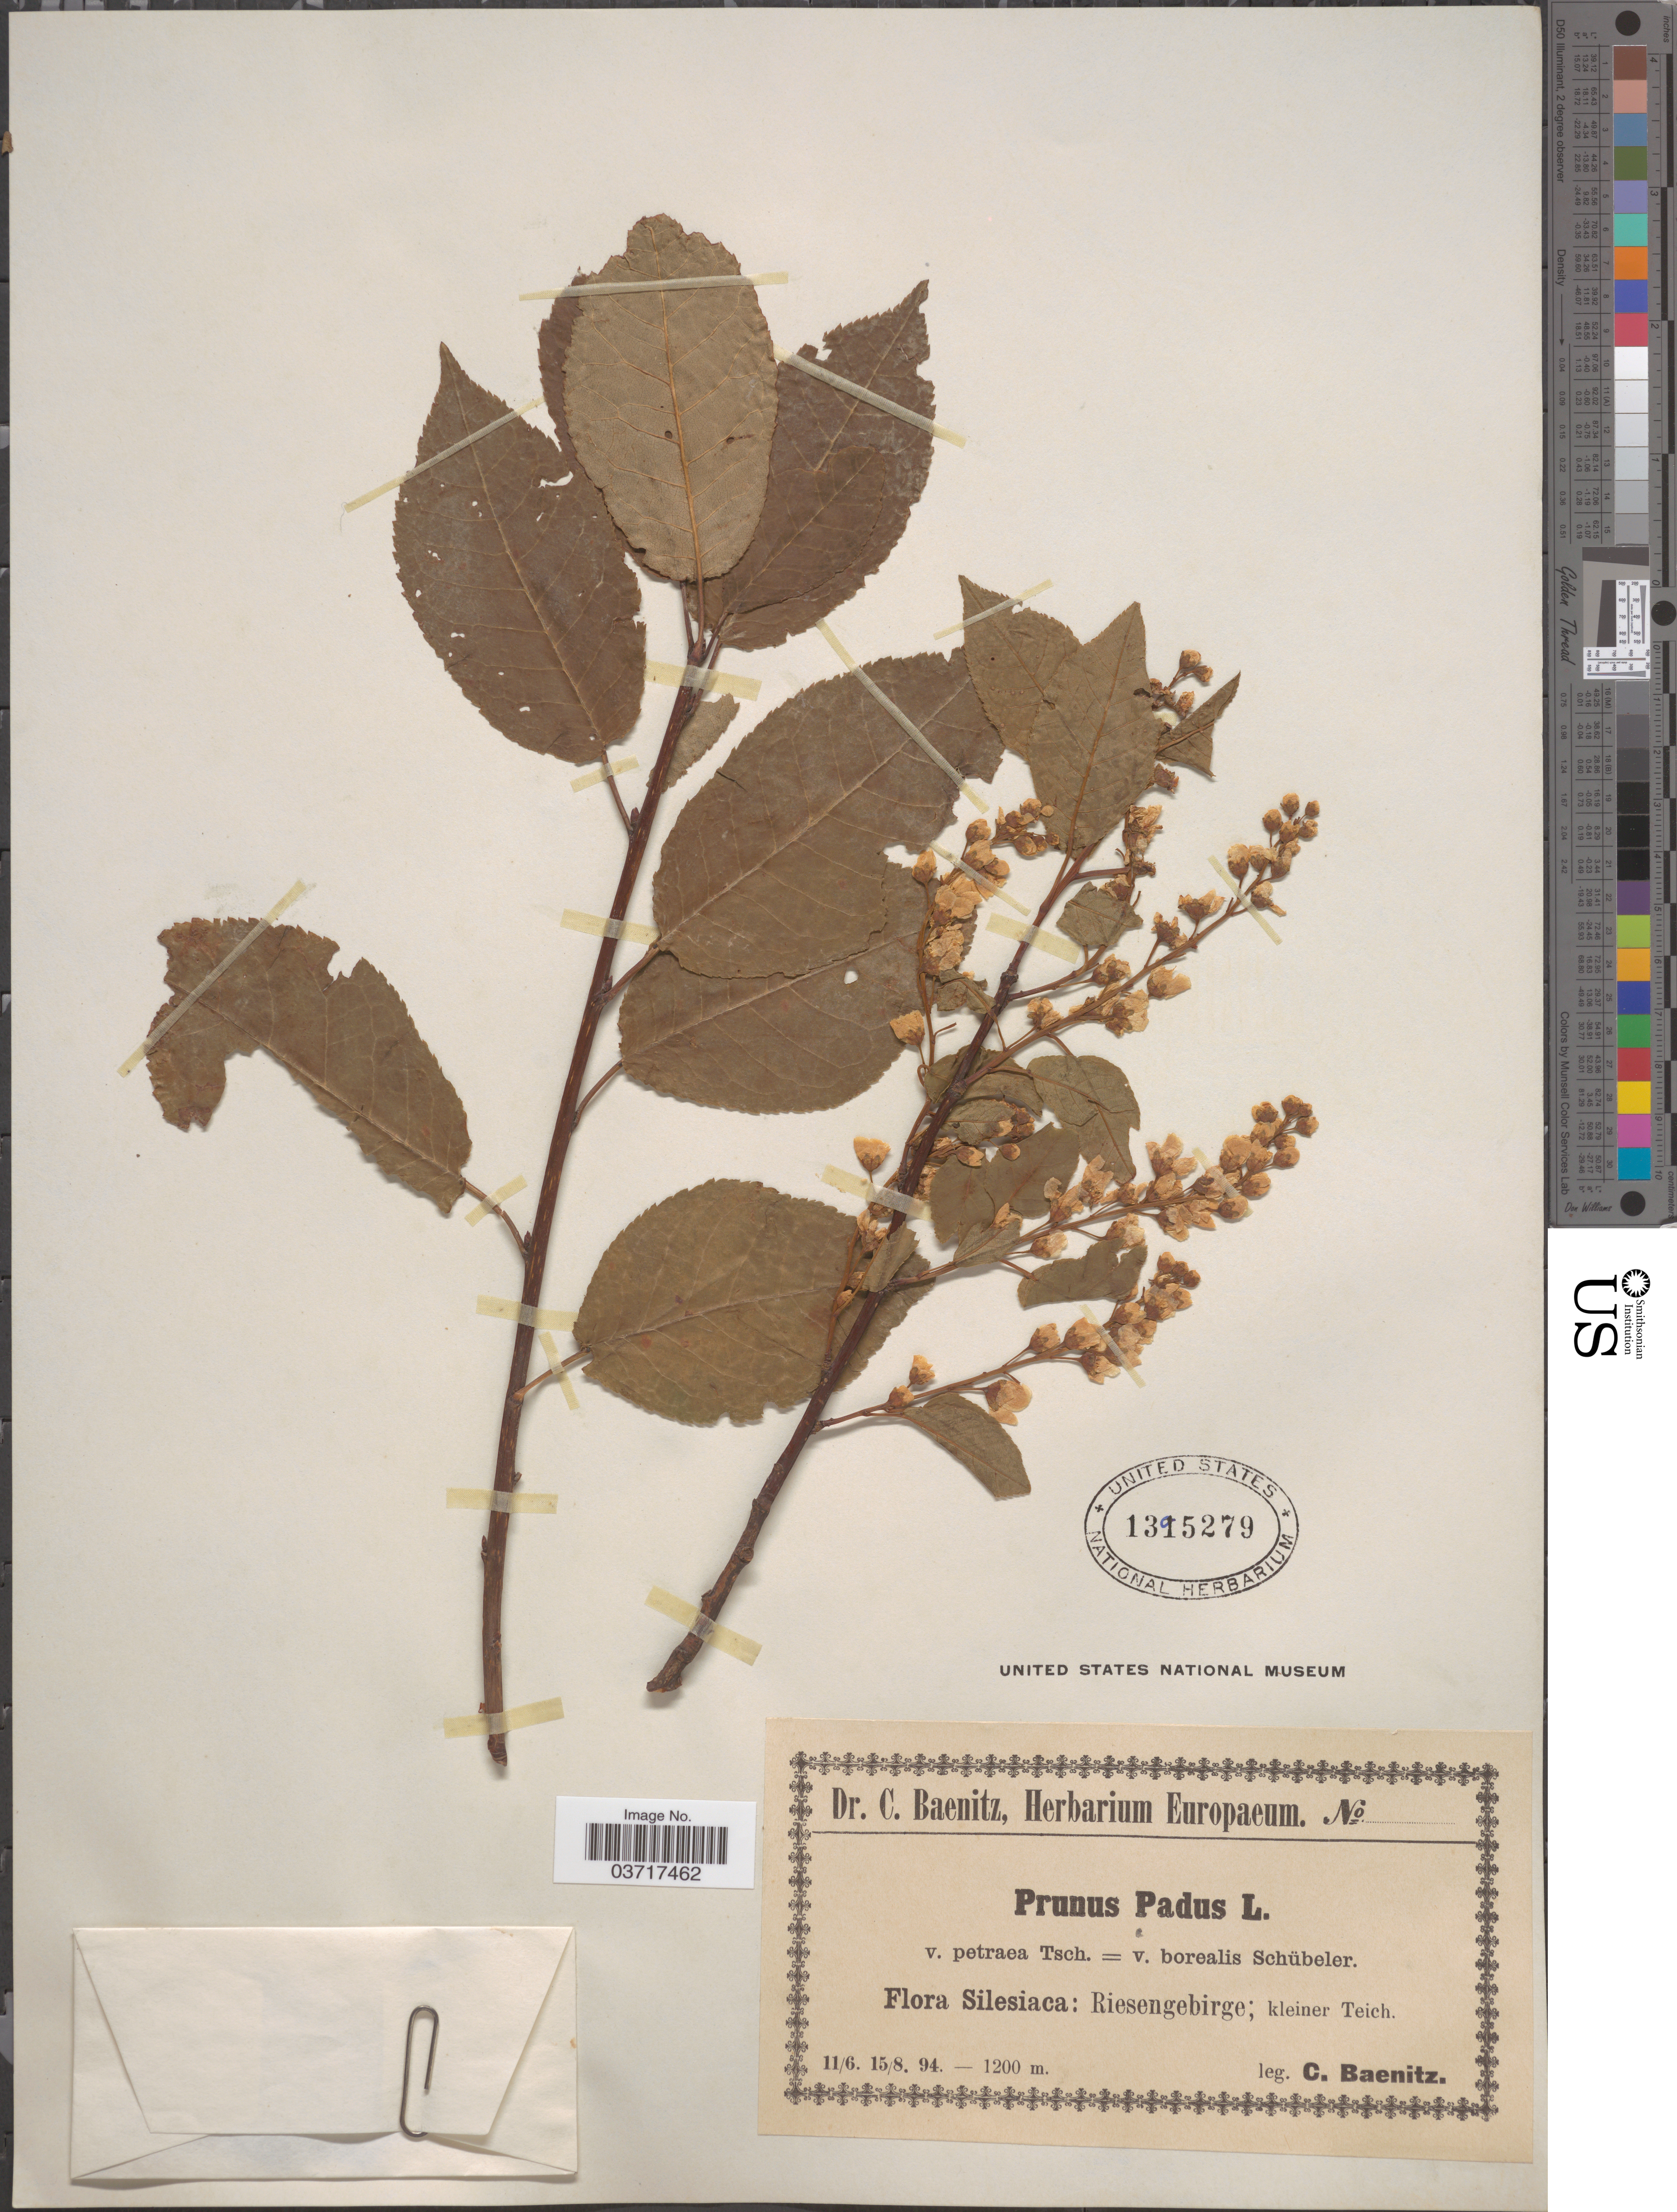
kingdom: Plantae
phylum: Tracheophyta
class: Magnoliopsida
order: Rosales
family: Rosaceae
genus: Prunus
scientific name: Prunus padus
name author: L.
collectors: C. G. Baenitz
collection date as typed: Transcribed d/m/y: 11/6/94 to 15/8/94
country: Poland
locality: Silesiaca: Riesengebirge; kleiner Teich.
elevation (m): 1200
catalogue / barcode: US 1395279